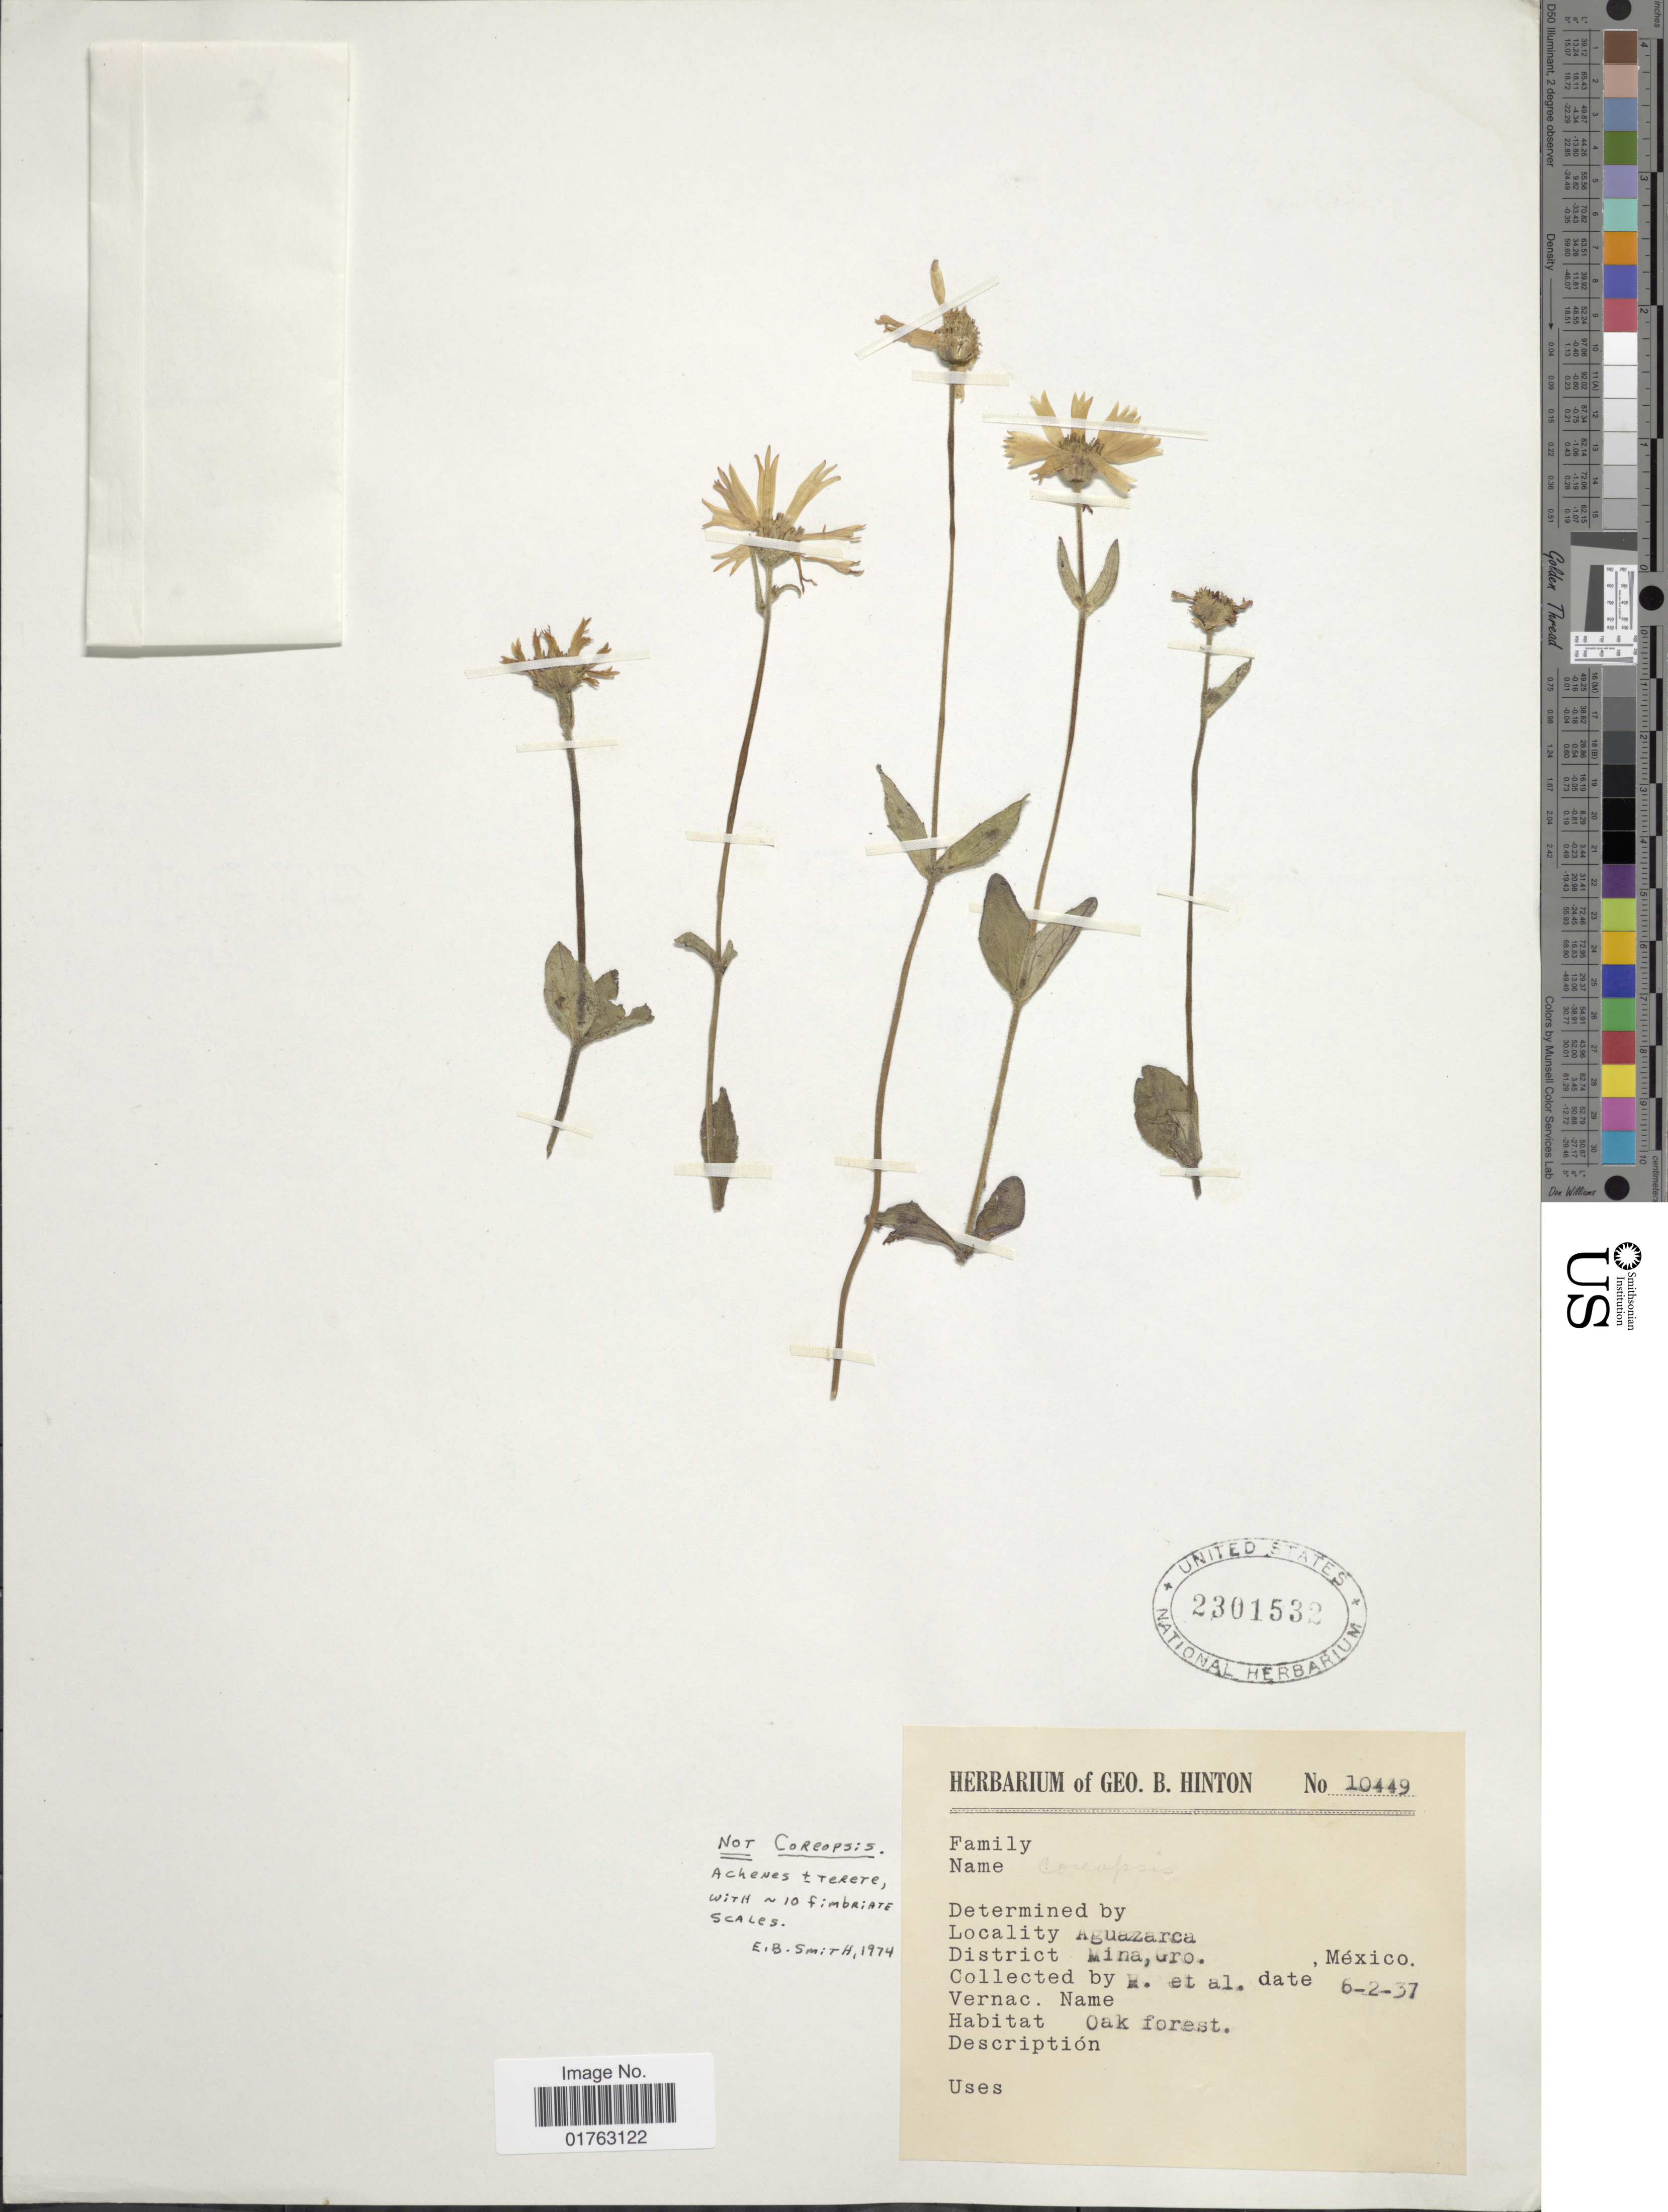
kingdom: Plantae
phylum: Tracheophyta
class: Magnoliopsida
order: Asterales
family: Asteraceae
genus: Sabazia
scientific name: Sabazia multiradiata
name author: (Seaton) Longpre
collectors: G. B. Hinton & et al.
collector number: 10449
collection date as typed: Transcribed d/m/y: 2/6/37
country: Mexico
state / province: Guerrero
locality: Aguazarca, Mina, Gro.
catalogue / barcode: US 2301532